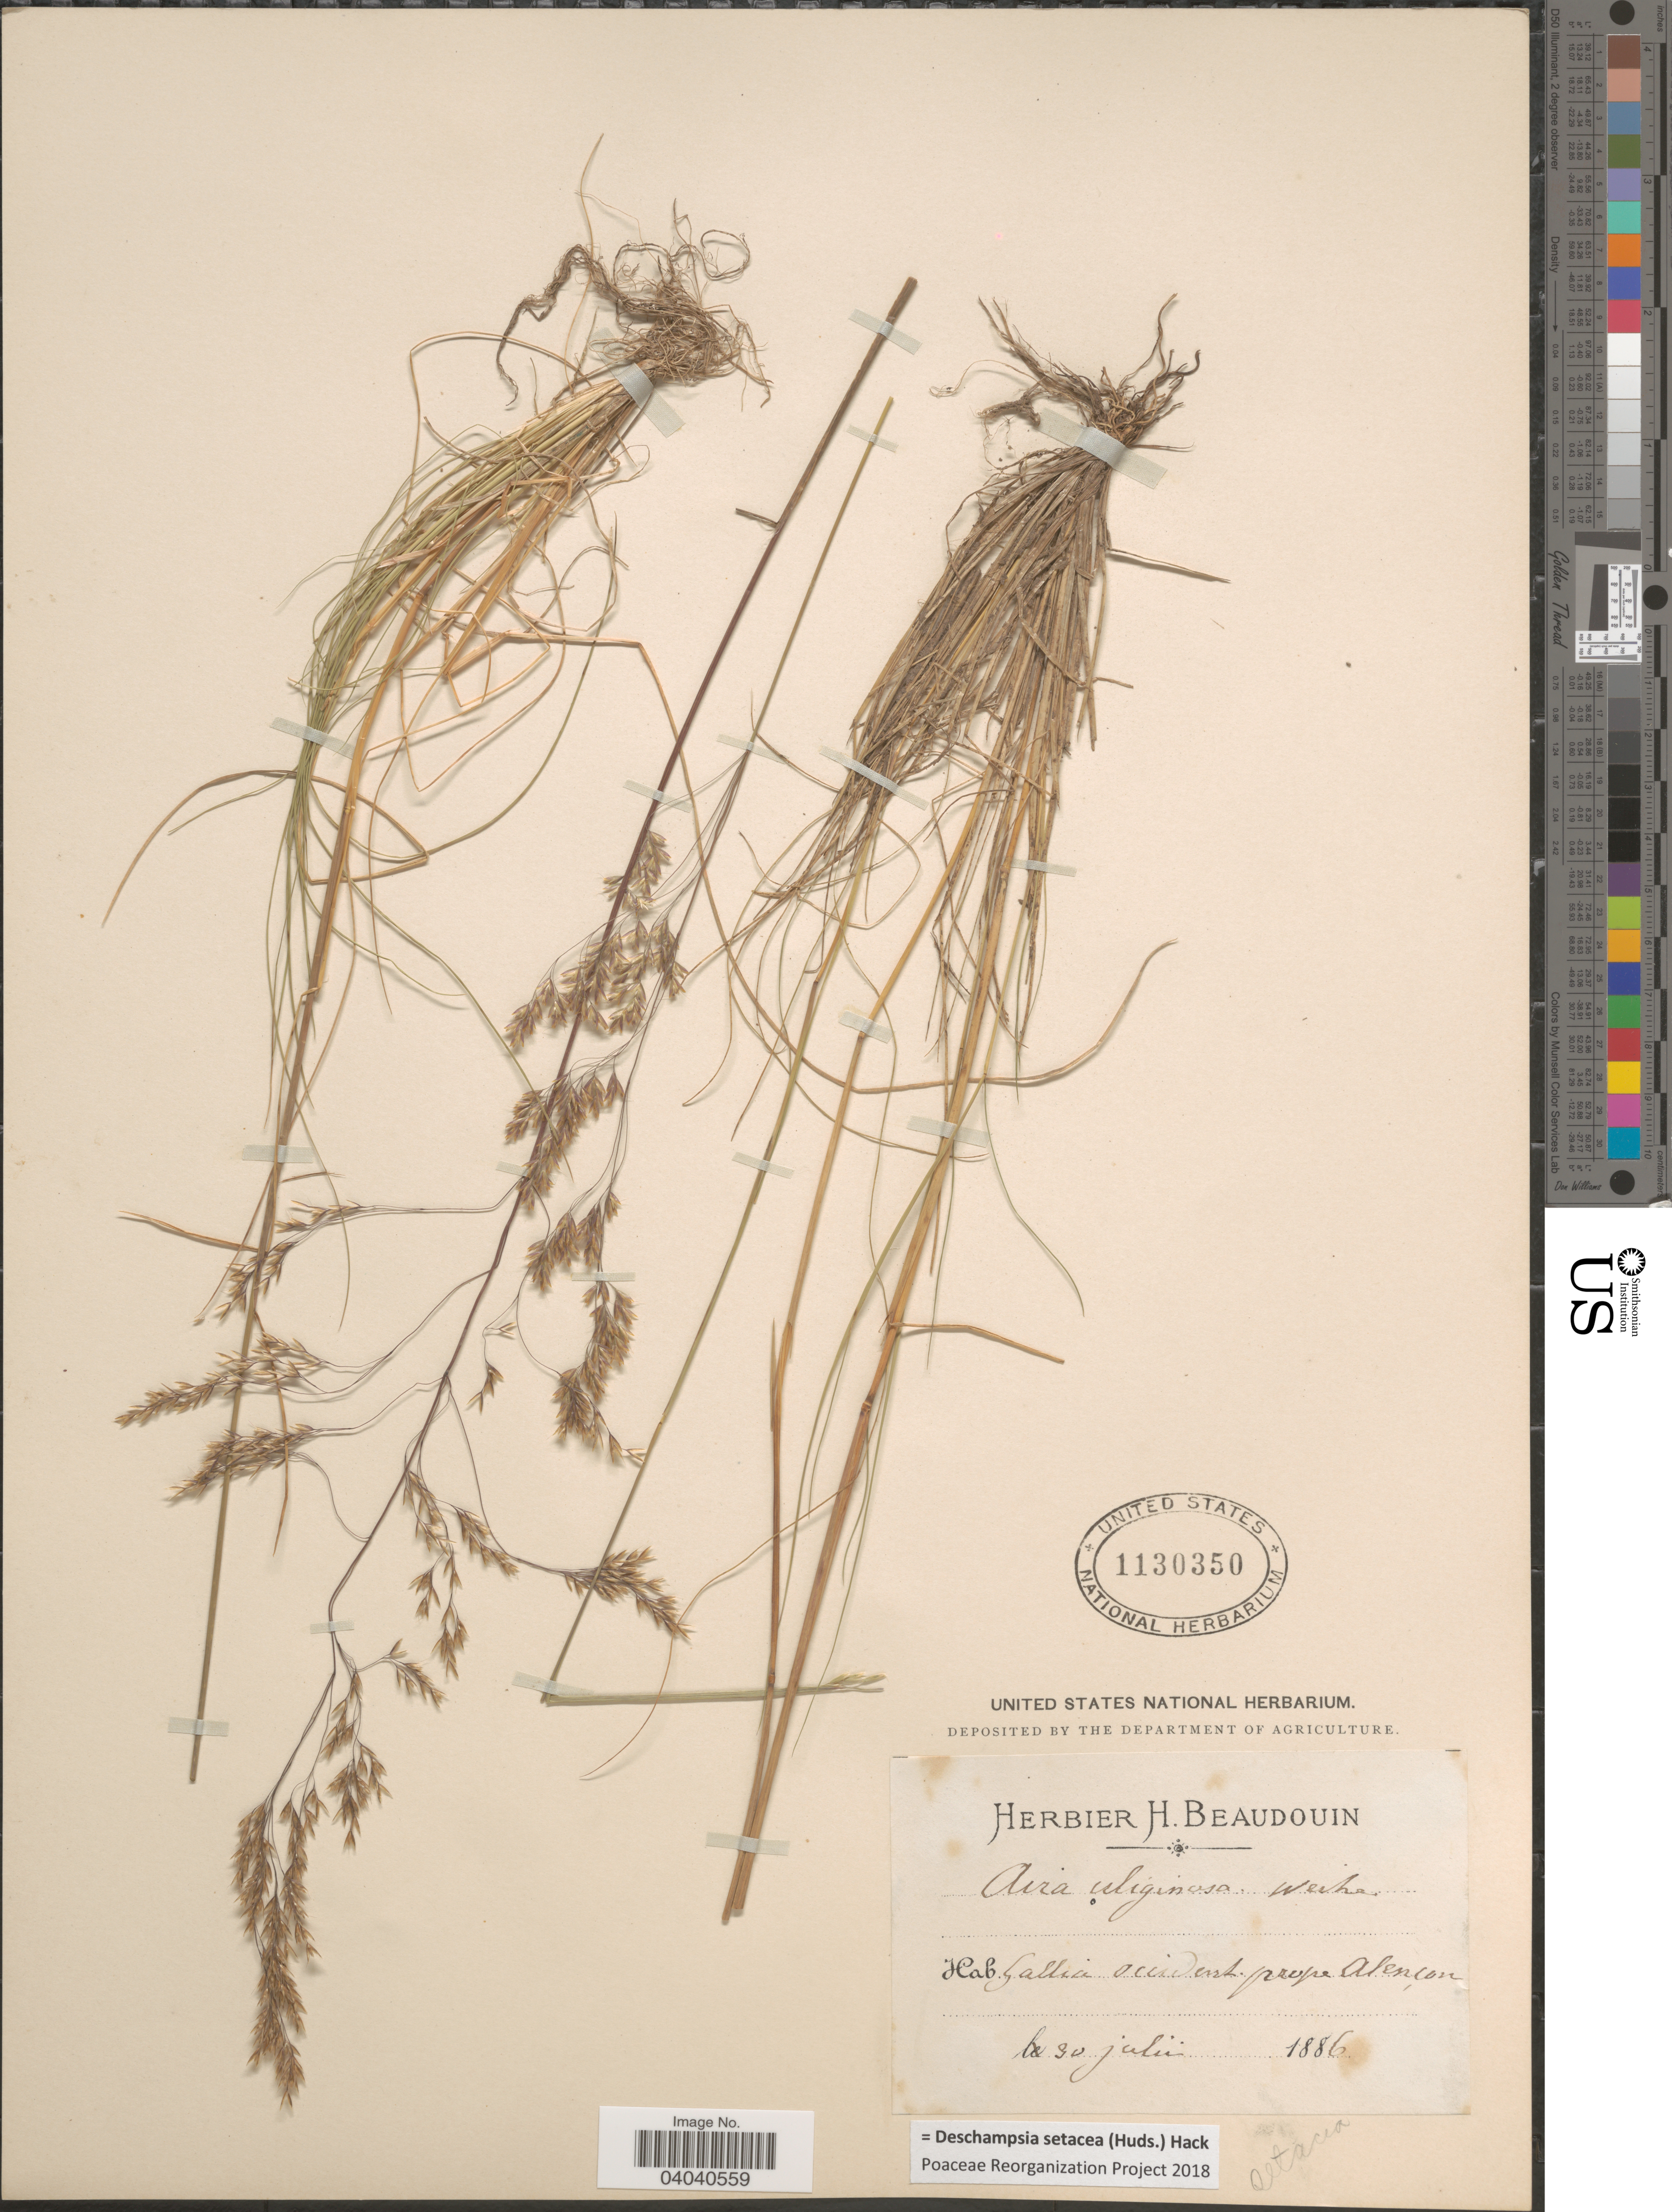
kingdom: Plantae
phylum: Tracheophyta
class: Liliopsida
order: Poales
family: Poaceae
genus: Deschampsia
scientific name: Deschampsia setacea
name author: (Huds.) Hack.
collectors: ex herb. H. Beaudouin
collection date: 1886-07-30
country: France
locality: Gallia occident. prope Alençon.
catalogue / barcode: US 1130350